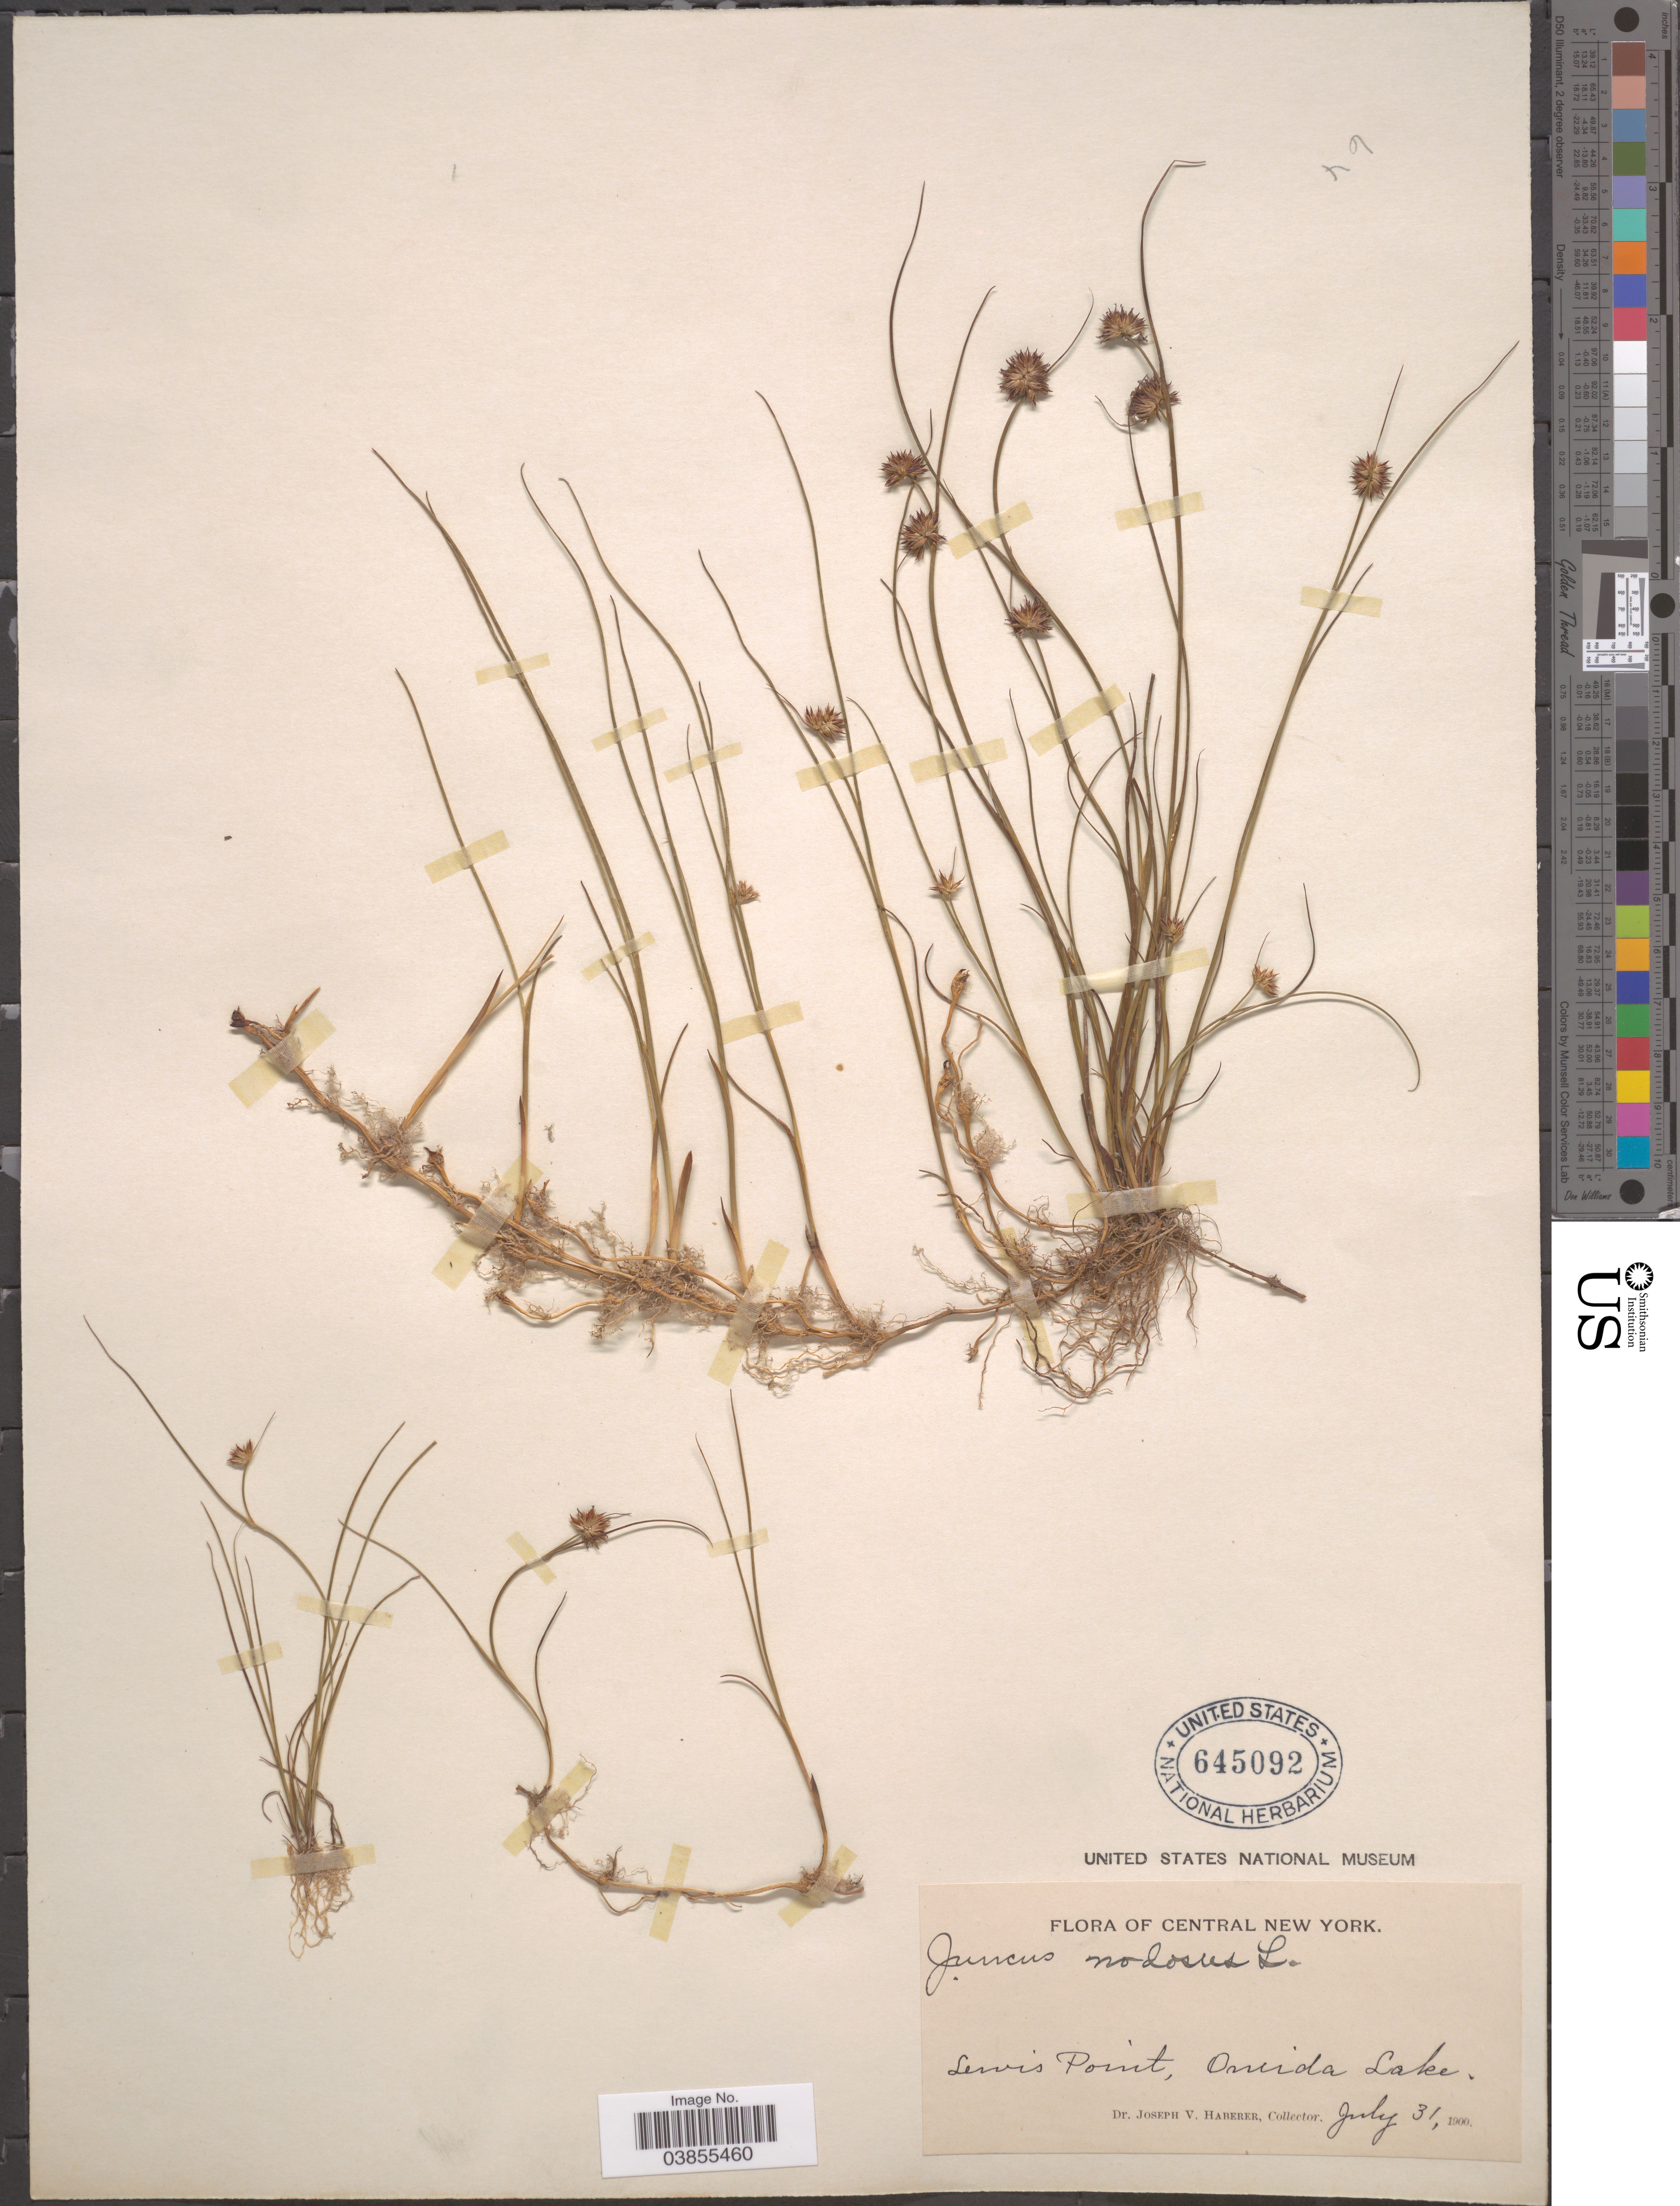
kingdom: Plantae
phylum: Tracheophyta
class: Liliopsida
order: Poales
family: Juncaceae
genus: Juncus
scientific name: Juncus nodosus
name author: L.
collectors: J. V. Haberer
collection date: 1900-07-31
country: United States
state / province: New York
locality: Central New York. Lewis Point, Oneida Lake.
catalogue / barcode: US 645092